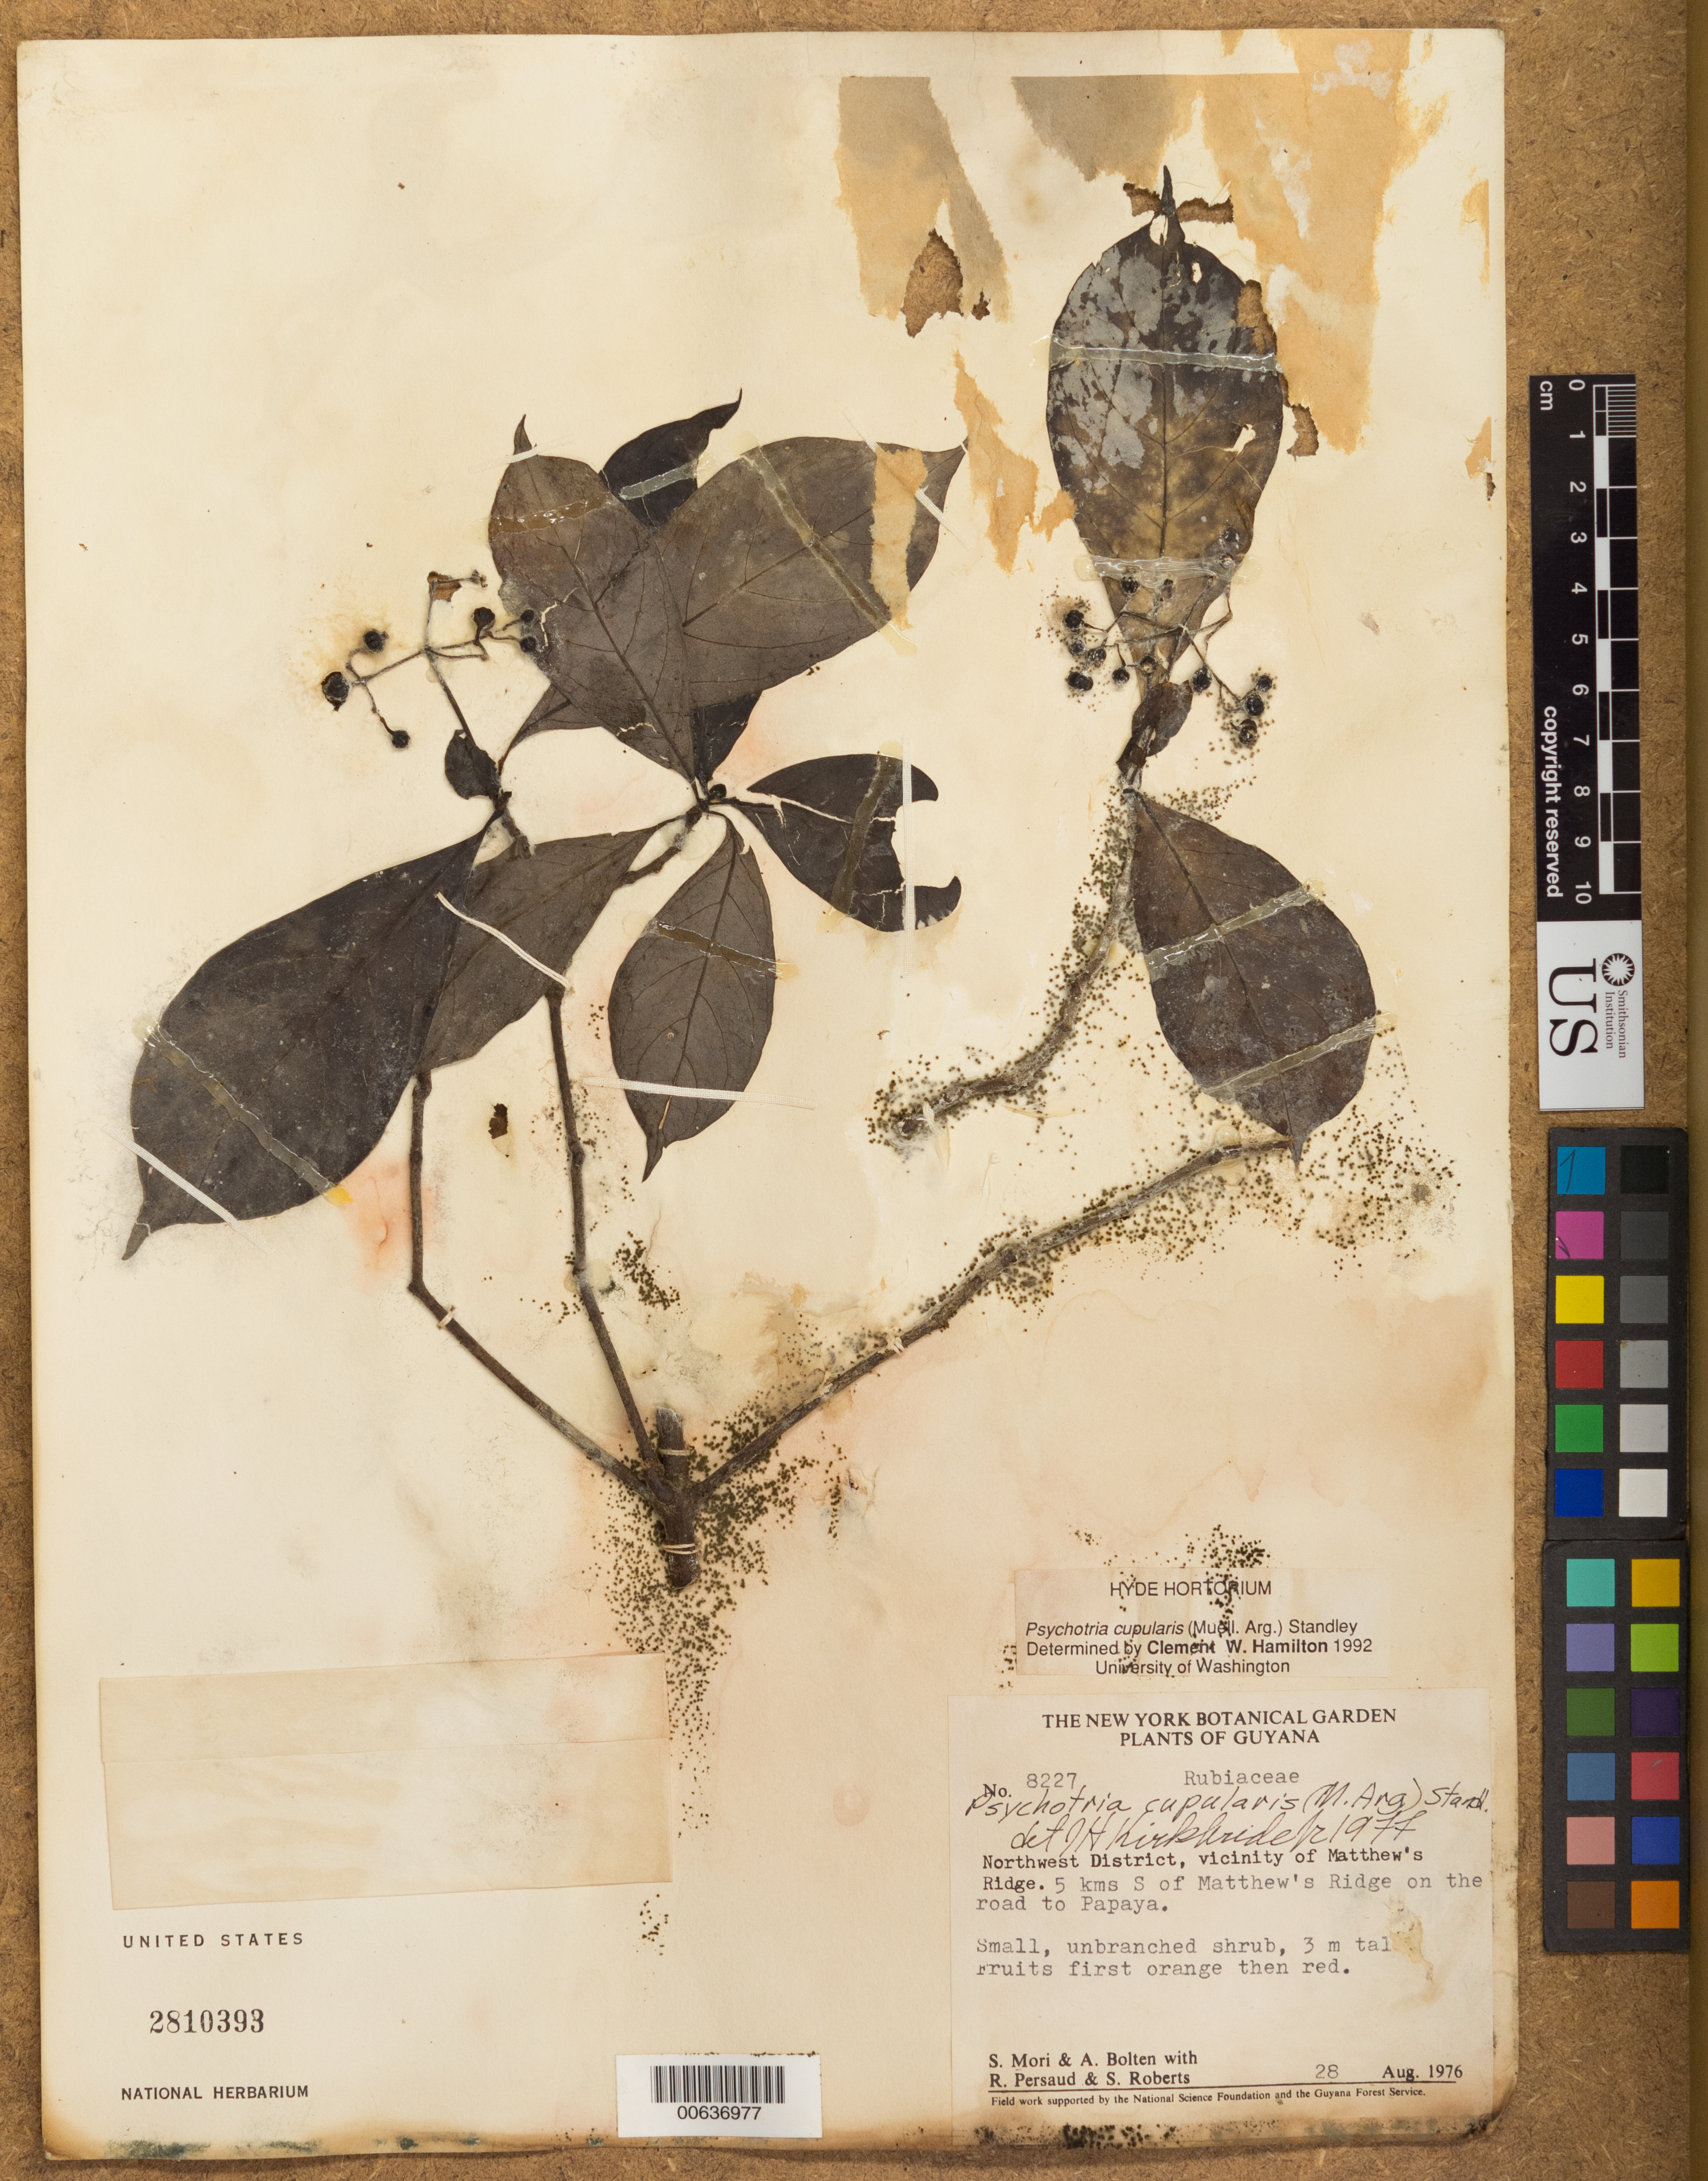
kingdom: Plantae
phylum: Tracheophyta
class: Magnoliopsida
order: Gentianales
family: Rubiaceae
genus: Psychotria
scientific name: Psychotria cupularis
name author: (Müll. Arg.) Standl.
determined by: Hamilton, C. W.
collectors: S. Mori, A. Bolten, R. Persaud, R. Boyan, S. Roberts, R. Jugernauth & S. Dwarka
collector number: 8227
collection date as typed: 28-Aug-76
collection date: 1976-08-28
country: Guyana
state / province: Barima-Waini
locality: Matthew's Ridge, 5 km south of Matthew's Ridge on road to Papaya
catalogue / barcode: US 2810393